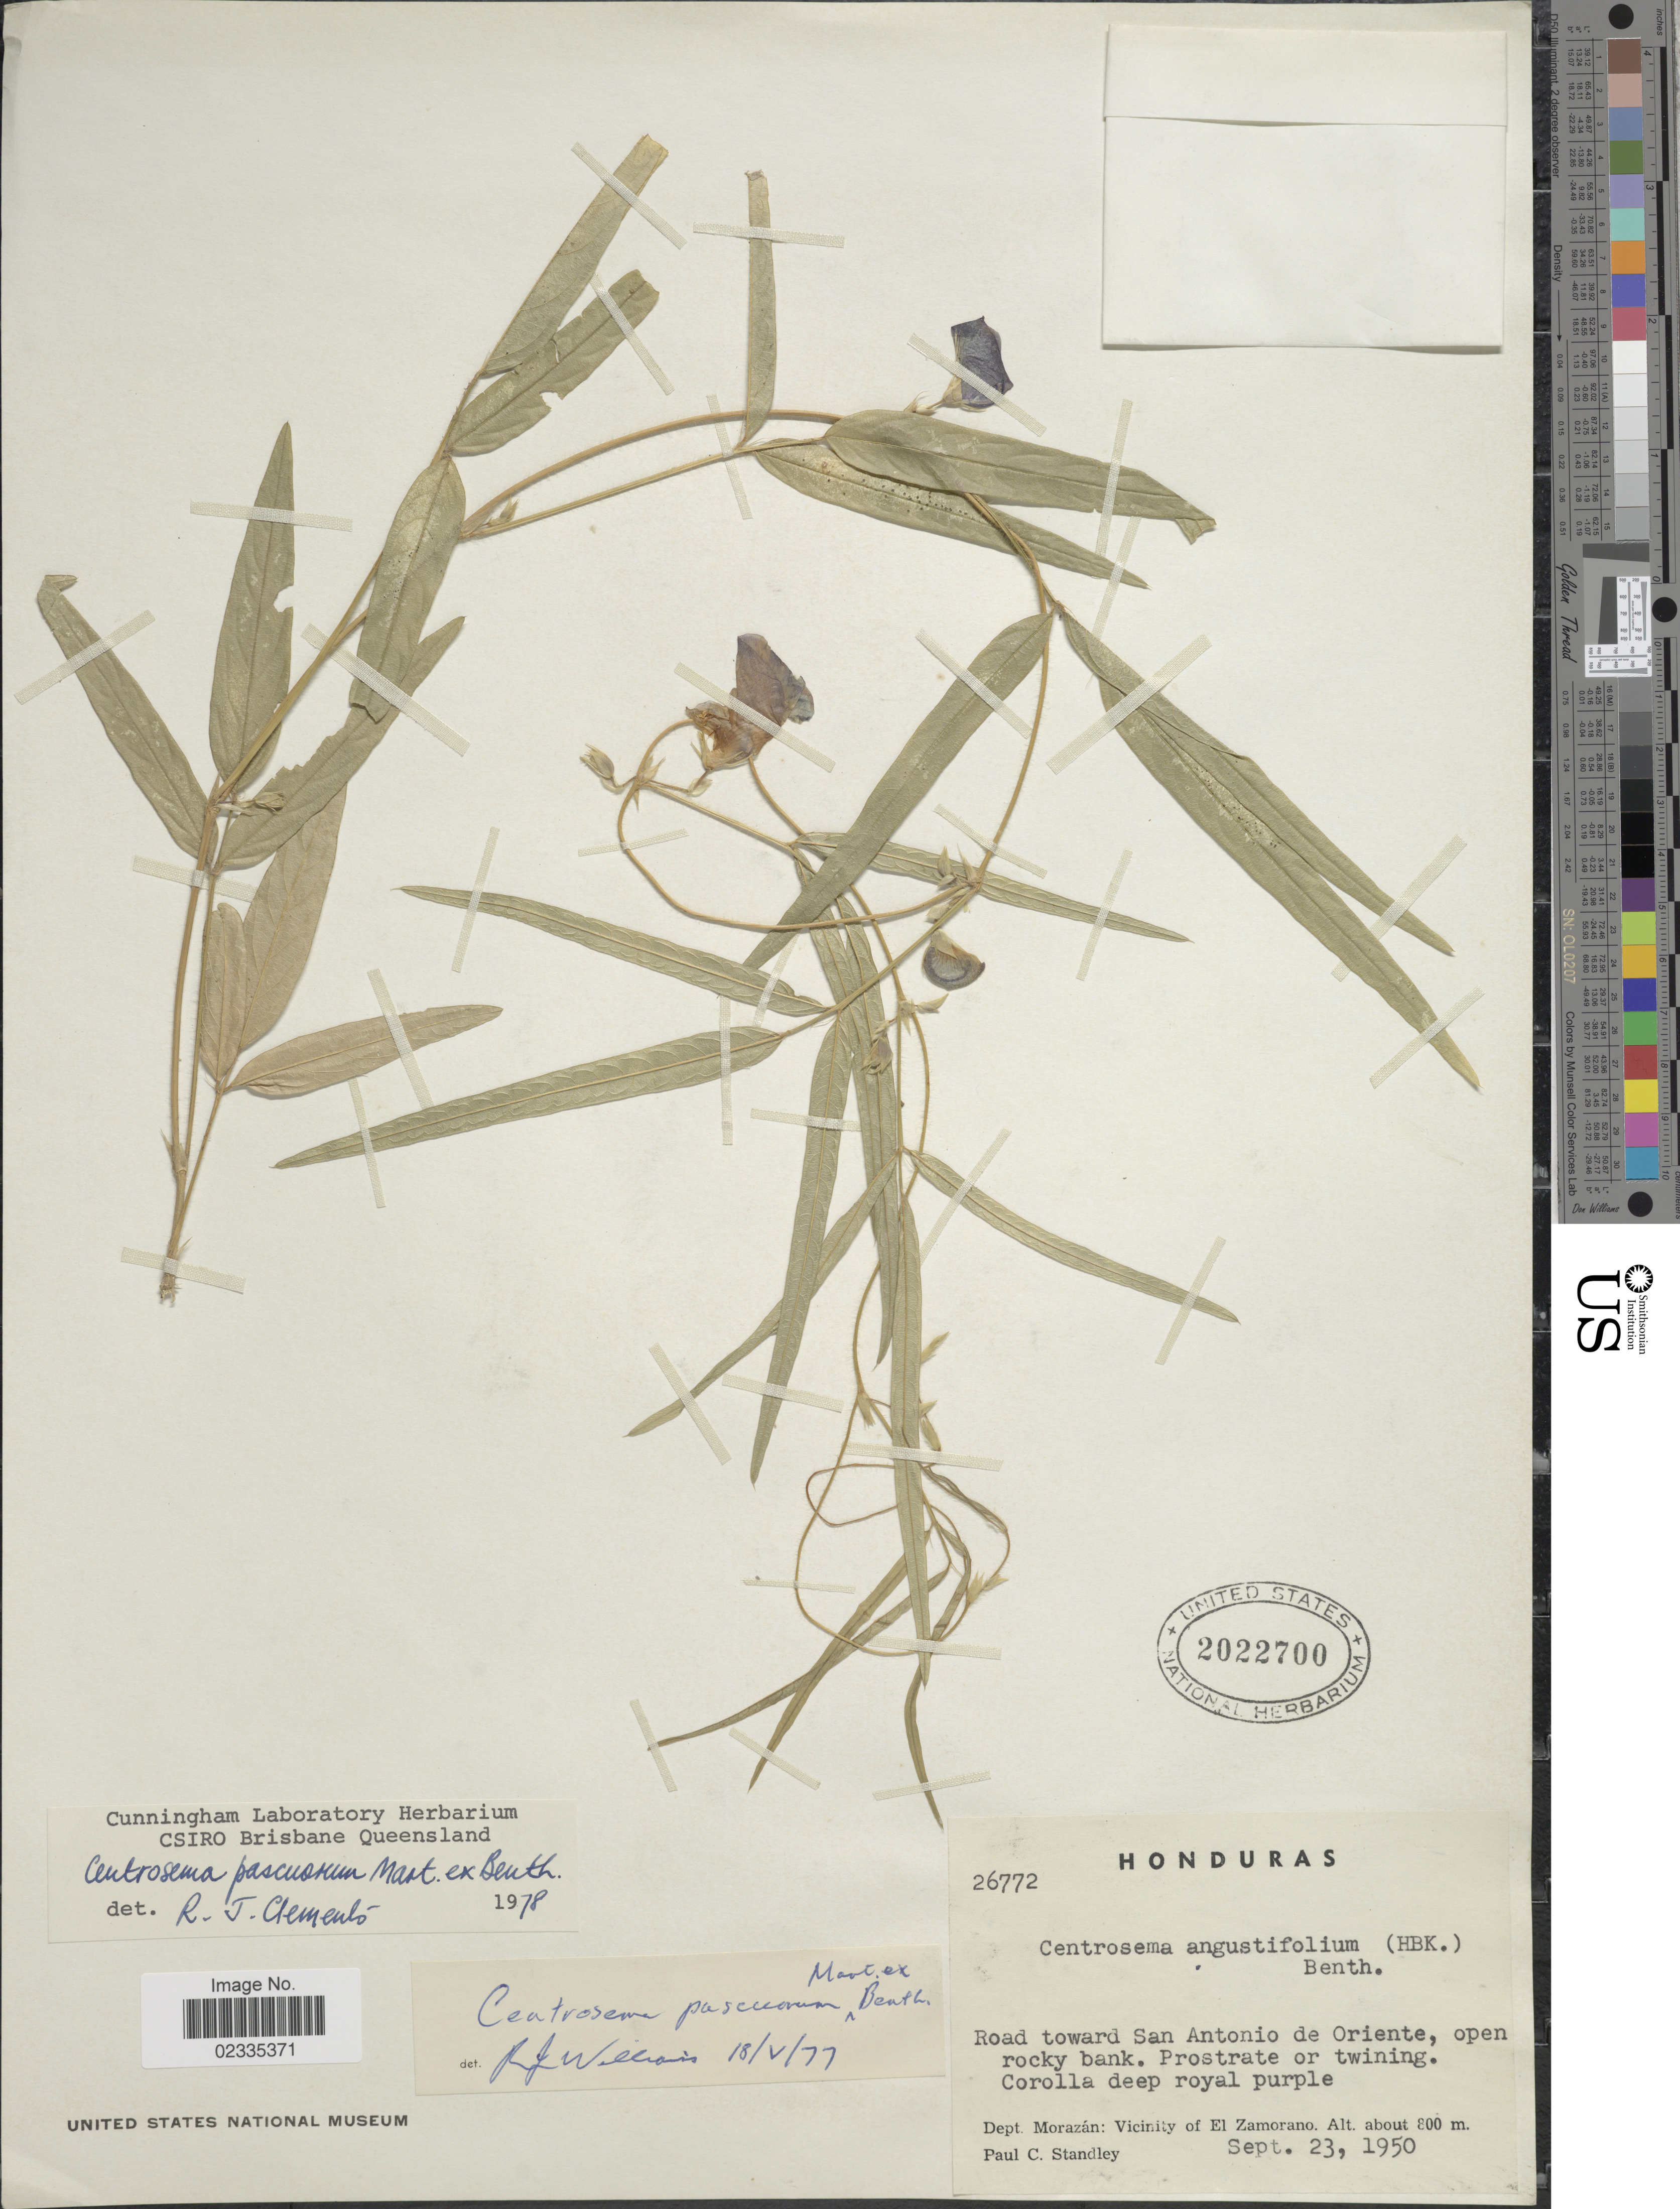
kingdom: Plantae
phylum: Tracheophyta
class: Magnoliopsida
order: Fabales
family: Fabaceae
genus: Centrosema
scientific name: Centrosema pascuorum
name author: Benth.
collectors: P. C. Standley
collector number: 26772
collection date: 1950-09-23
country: Honduras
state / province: Fco. Morazán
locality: Road toward San Antonio de Oriente, open rocky bank. Dept. Morazan. Vicinity of El Zomarano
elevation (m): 800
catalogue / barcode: US 2022700